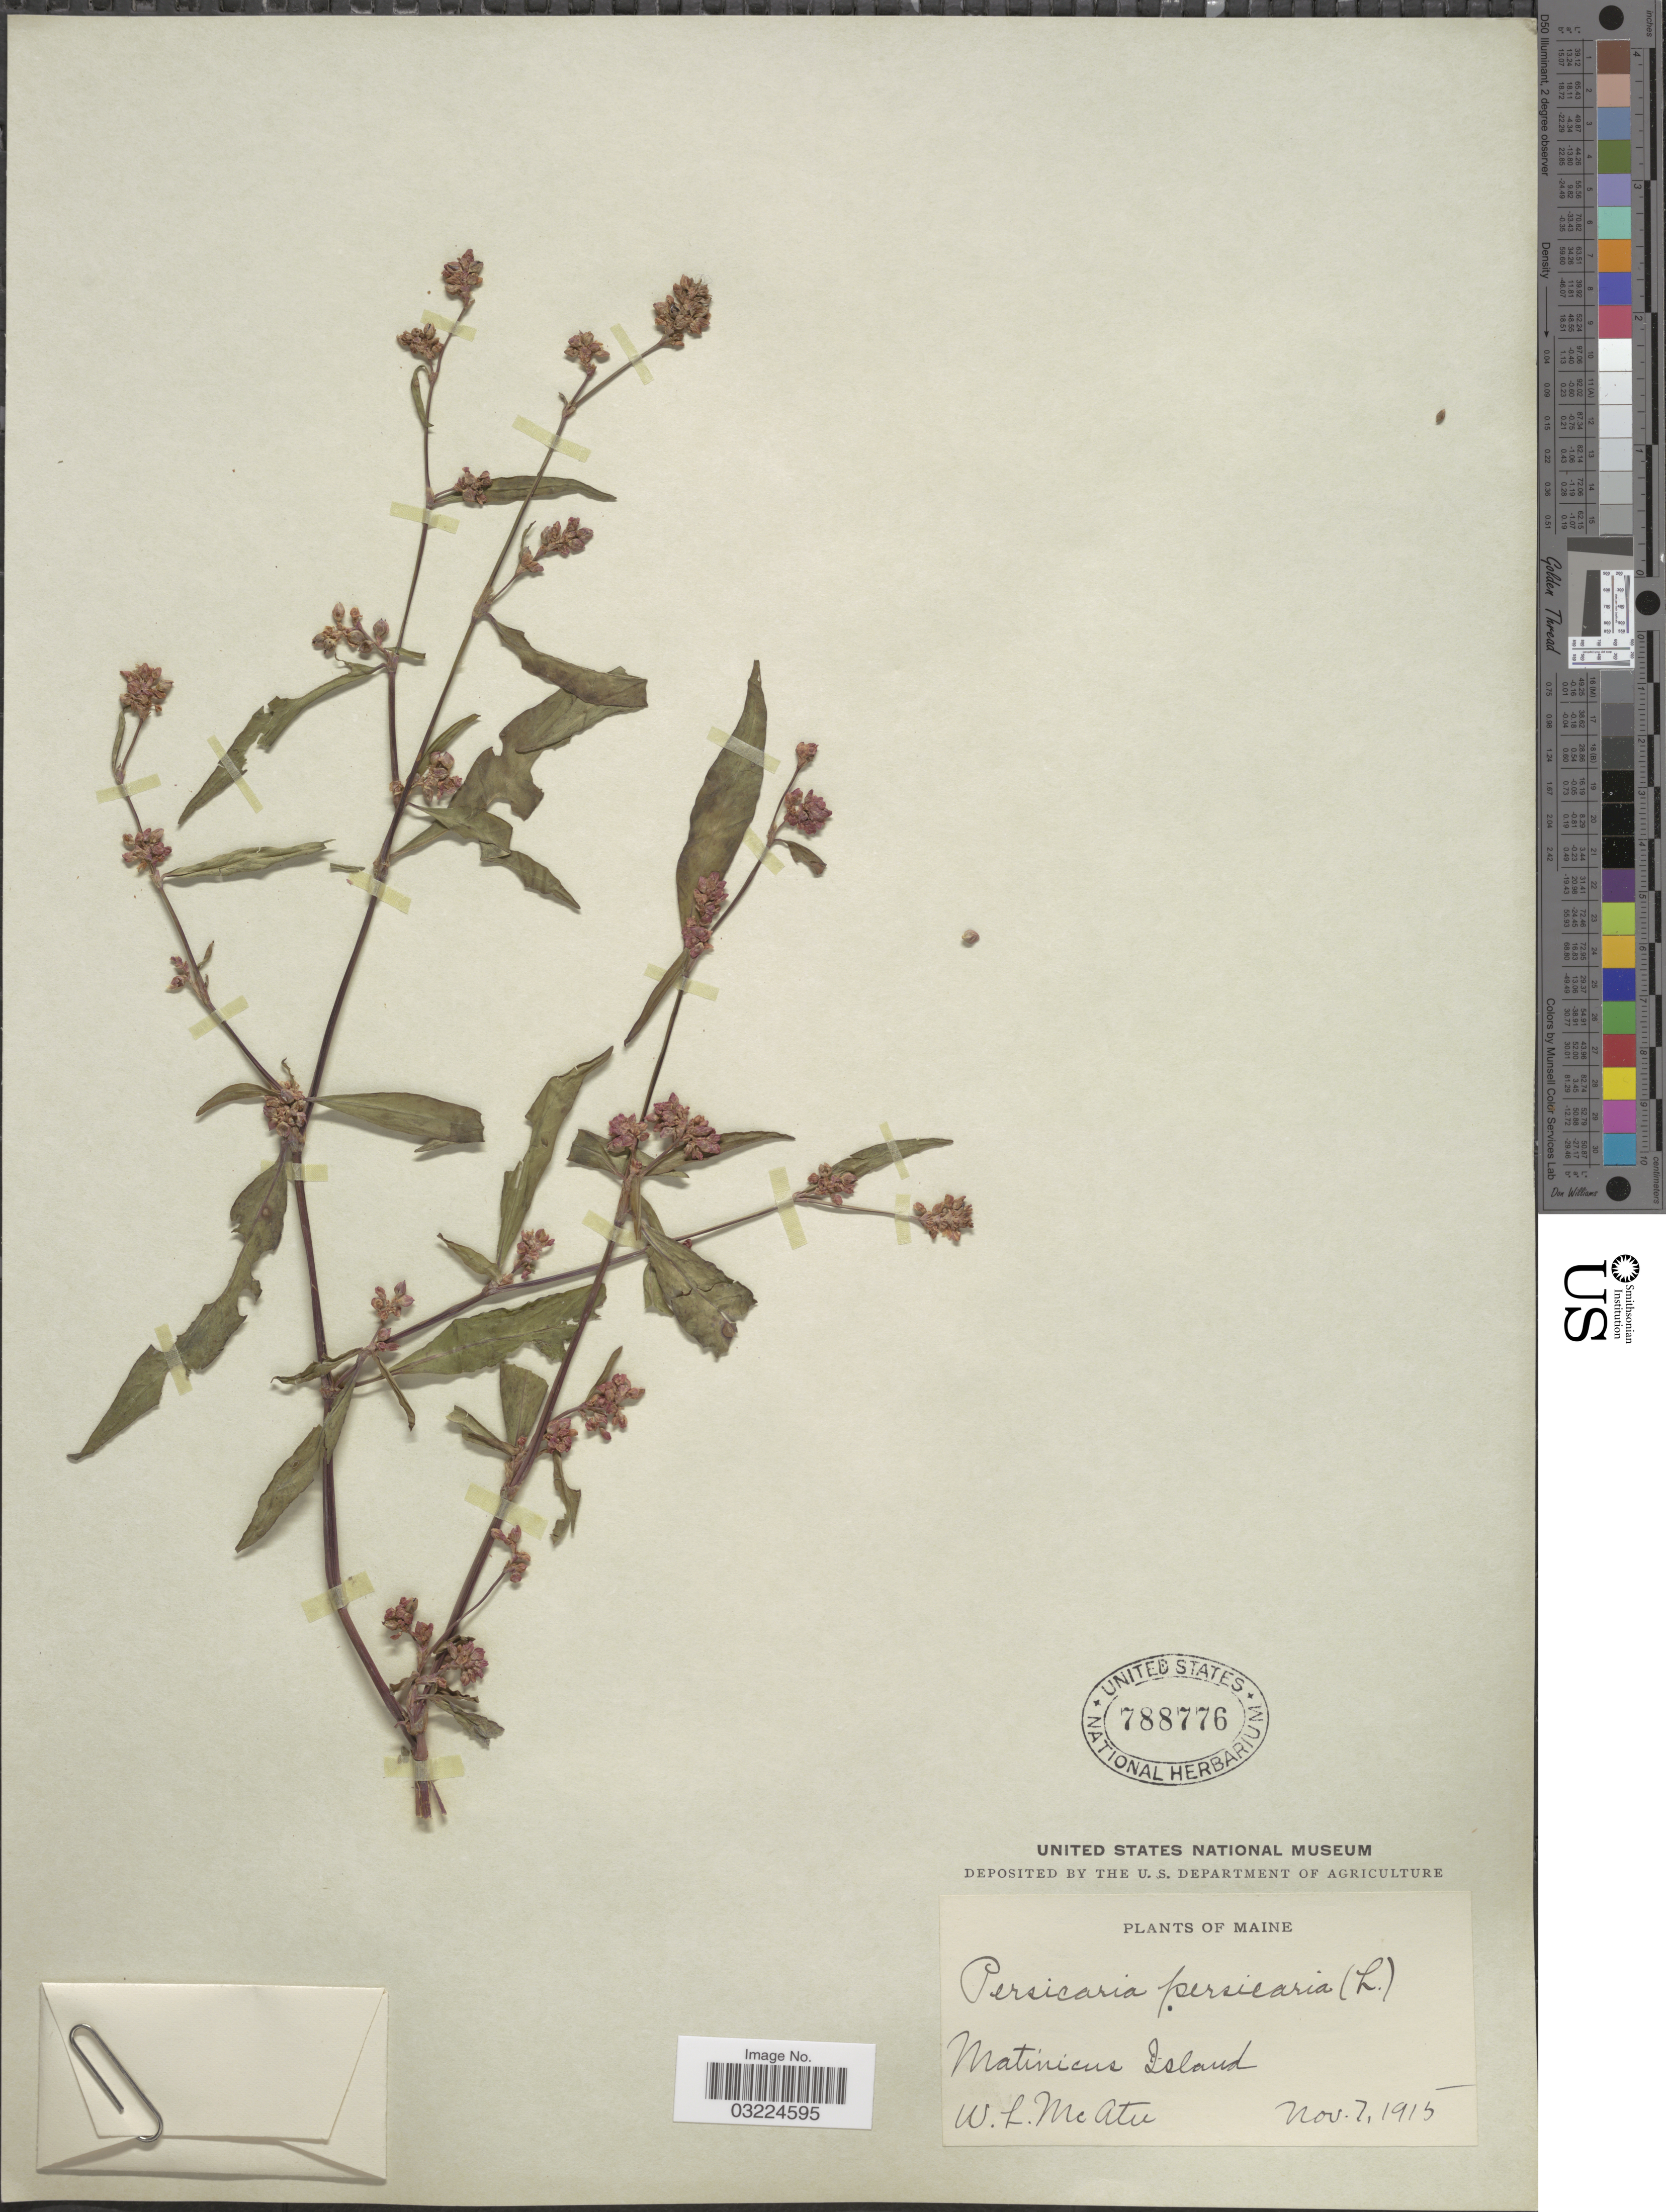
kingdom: Plantae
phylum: Tracheophyta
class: Magnoliopsida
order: Caryophyllales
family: Polygonaceae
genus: Persicaria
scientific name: Persicaria maculosa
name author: S.F. Gray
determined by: Atha, D. E.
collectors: W. McAtee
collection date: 1915-11-07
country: United States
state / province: Maine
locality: Matinicus Island.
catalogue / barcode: US 788776